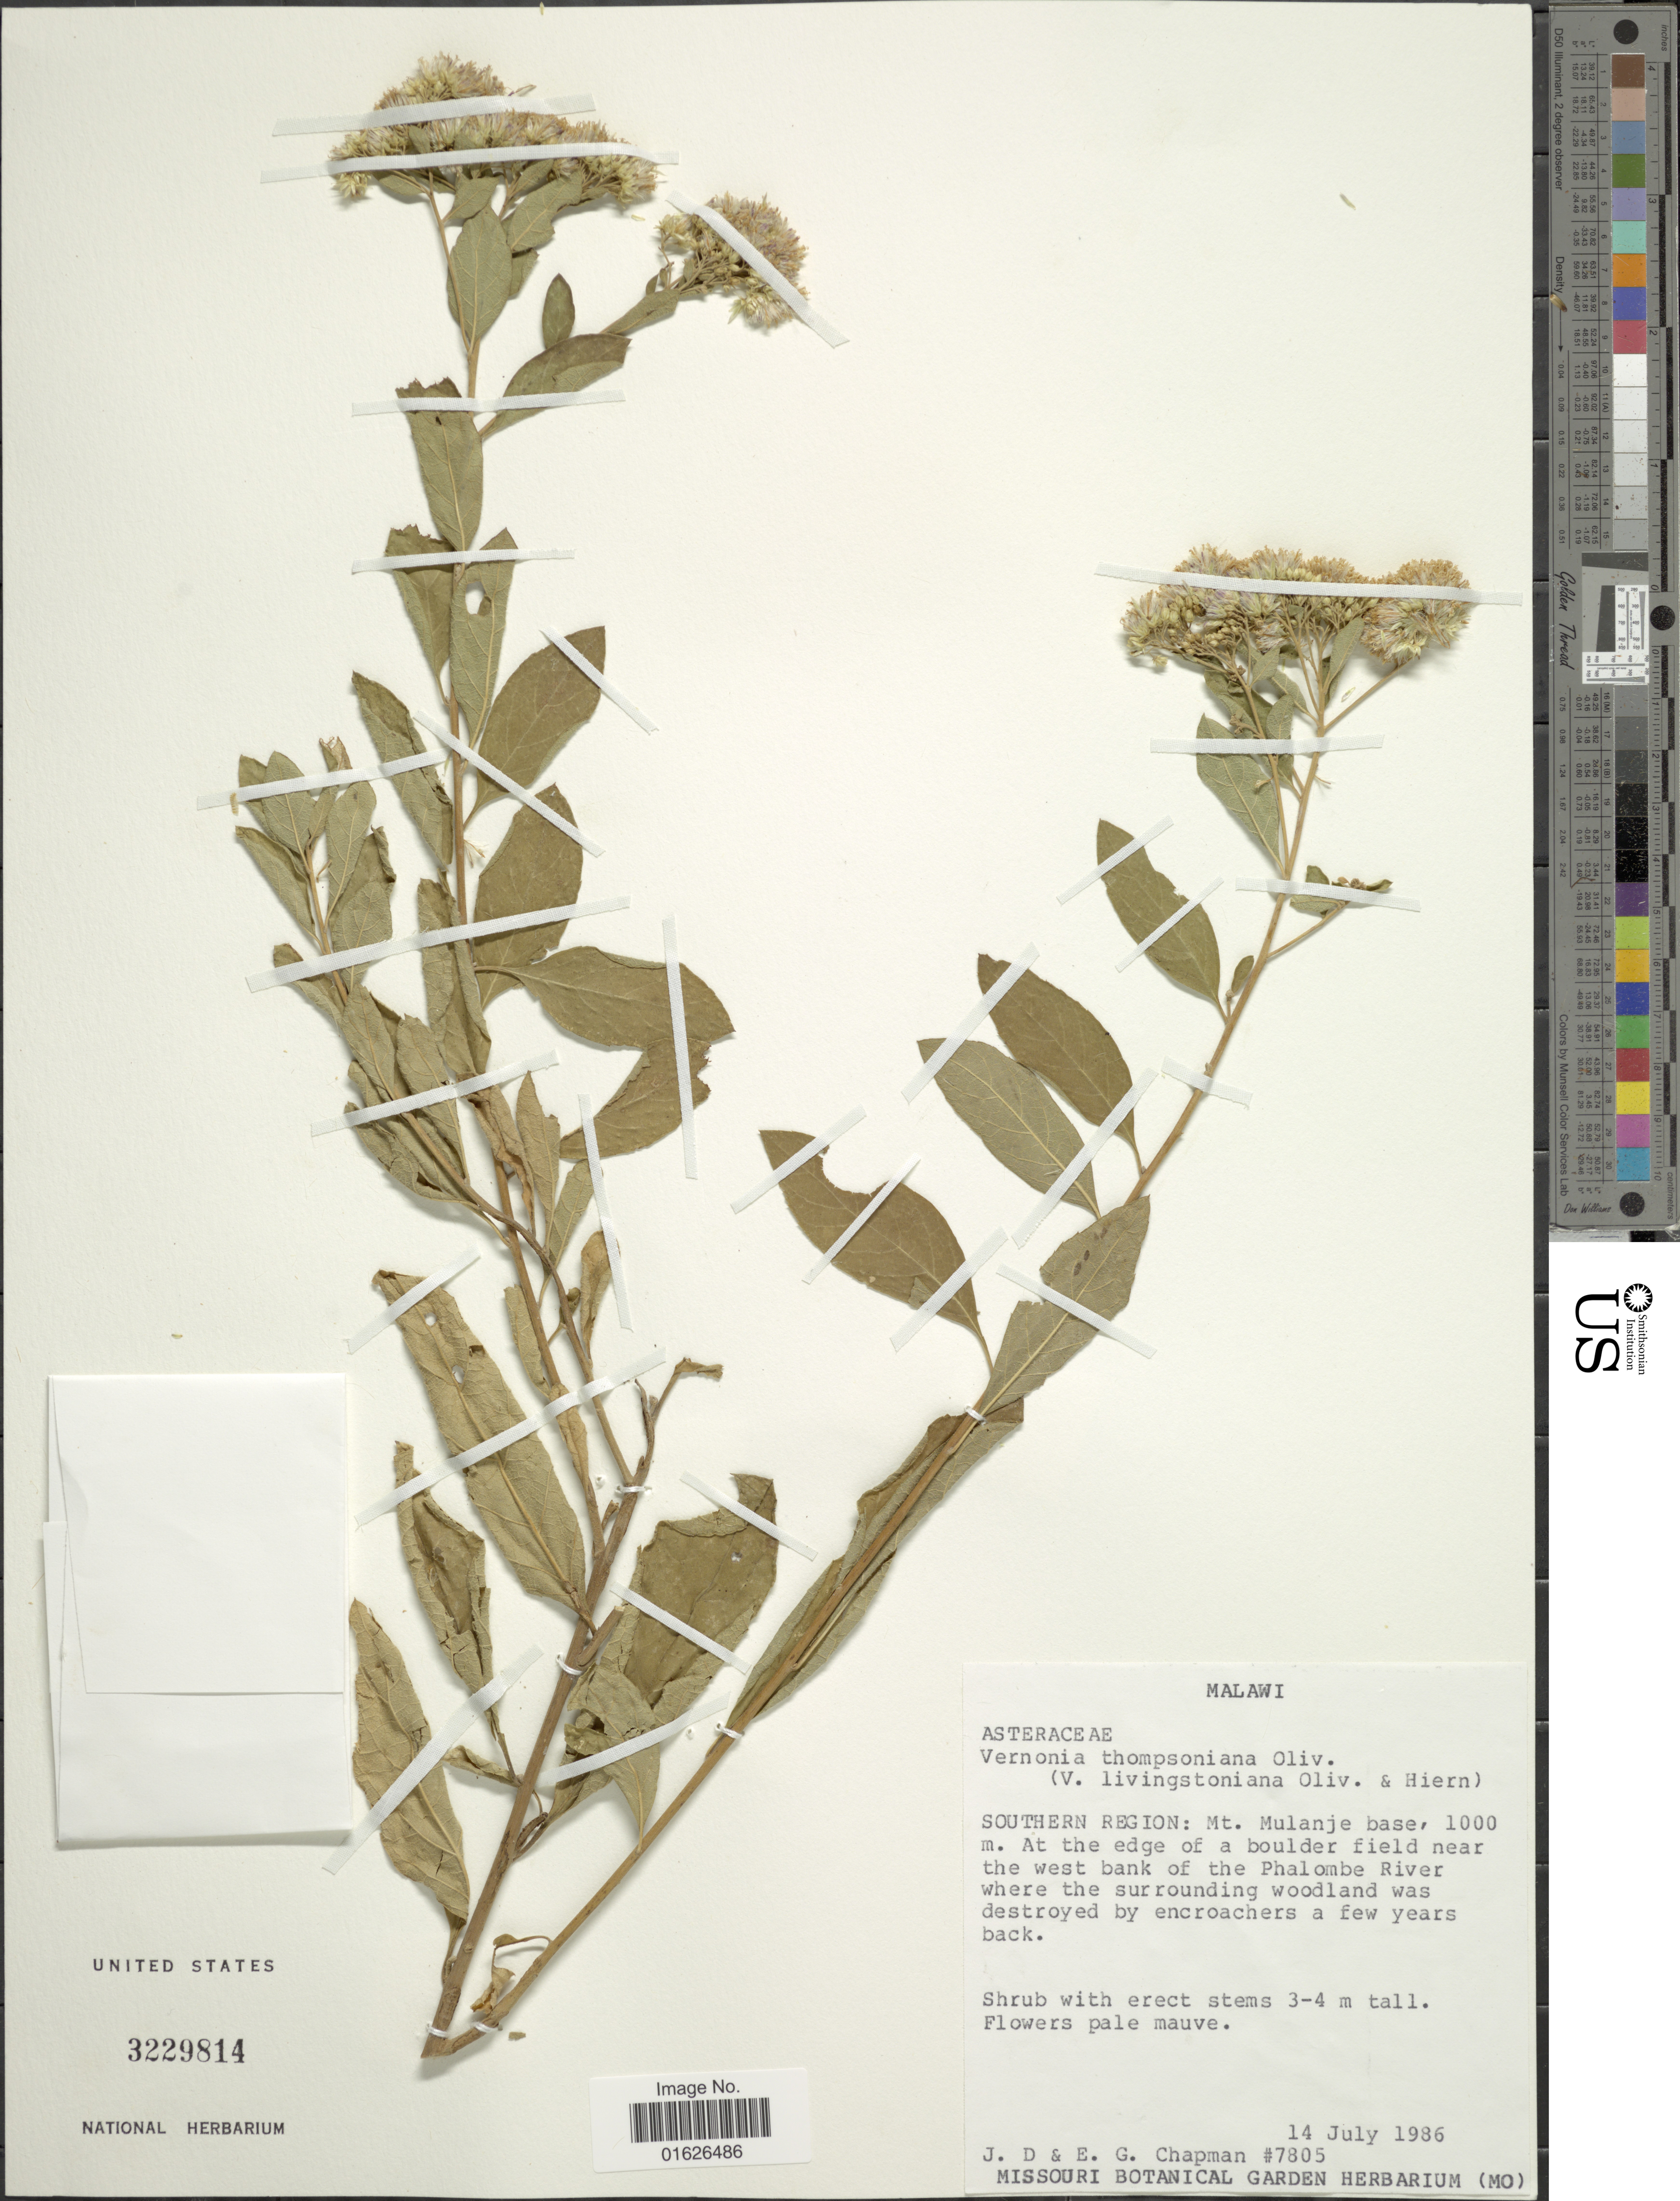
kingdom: Plantae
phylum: Tracheophyta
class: Magnoliopsida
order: Asterales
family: Asteraceae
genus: Gymnanthemum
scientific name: Gymnanthemum thomsonianum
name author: (Oliv. & Hiern in Oliv.) H. Rob.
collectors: J. D. Chapman & E. G. Chapman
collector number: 7805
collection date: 1986-07-14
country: Malawi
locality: Southern Region: Mt Mulanje base, 1000 m. At the edge of a Boulder field near the west bank of the Phalome river.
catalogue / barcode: US 3229814